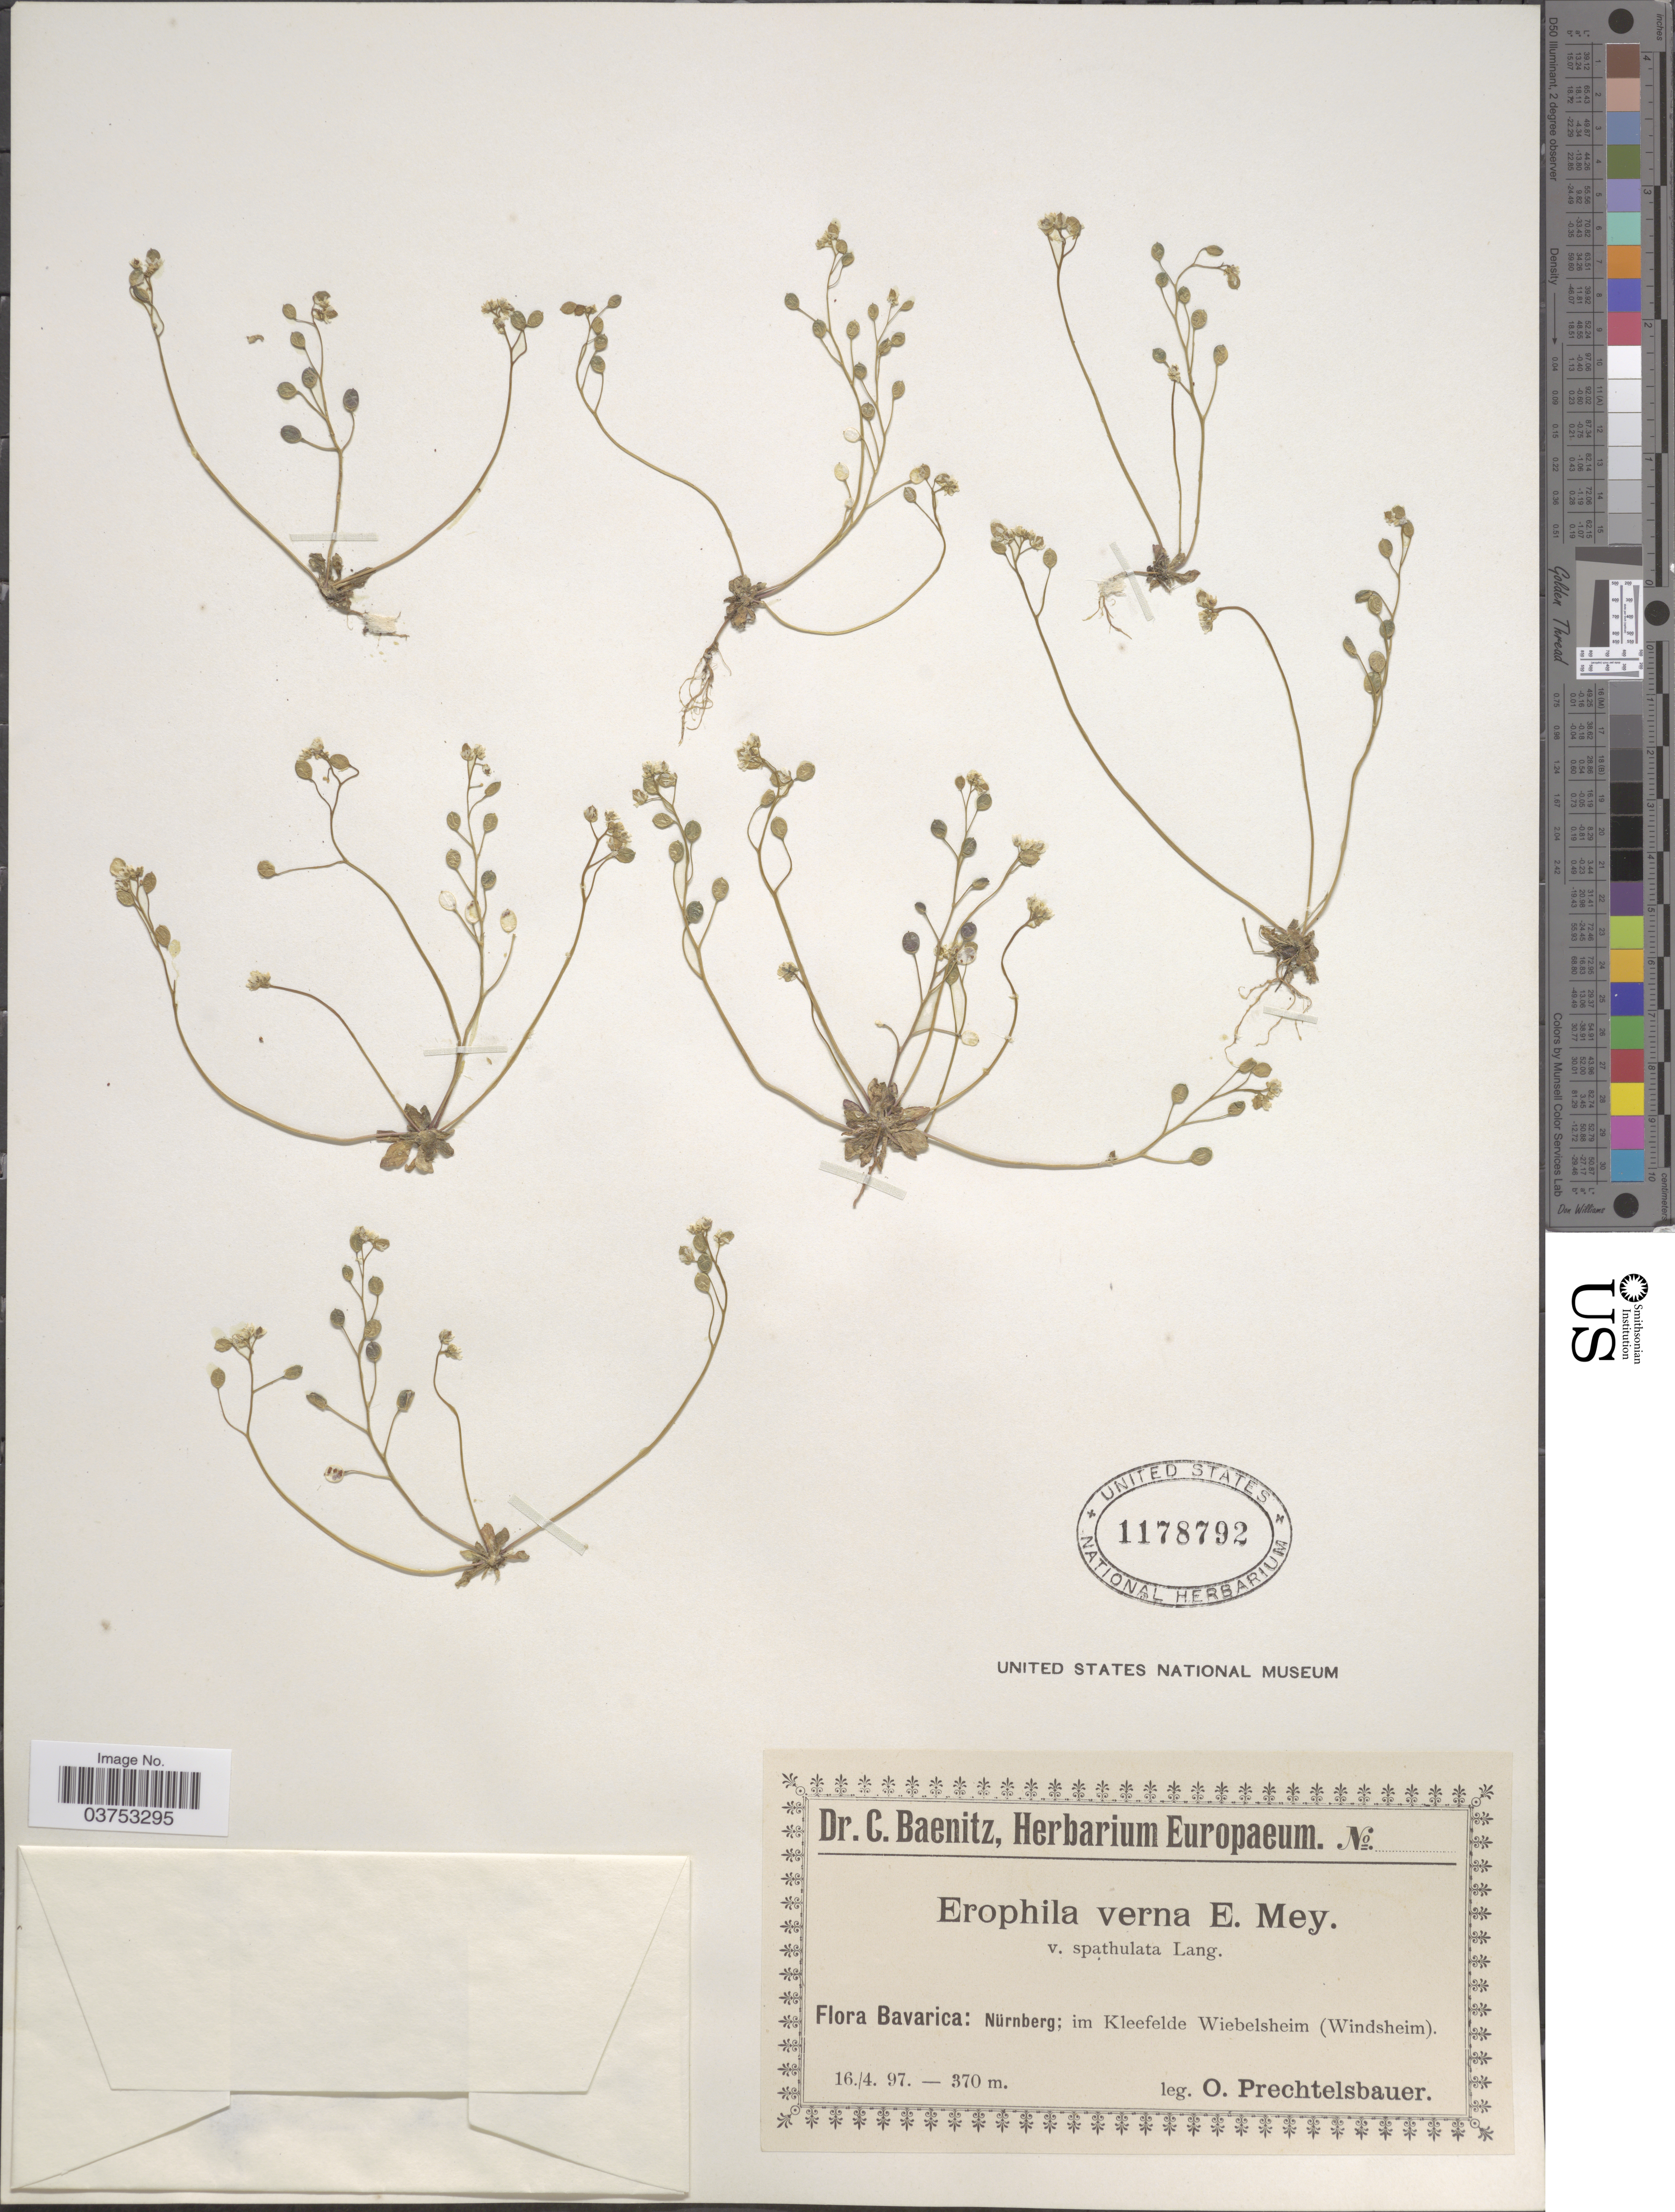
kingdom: Plantae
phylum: Tracheophyta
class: Magnoliopsida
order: Brassicales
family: Brassicaceae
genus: Draba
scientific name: Draba verna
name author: L.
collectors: O. Prechtelsbauer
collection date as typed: Transcribed d/m/y: 16/4/97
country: Germany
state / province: Bayern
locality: Bavarica: Nürnberg; im Kleefelde Wiebelsheim (Windsheim).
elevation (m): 370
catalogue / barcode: US 1178792